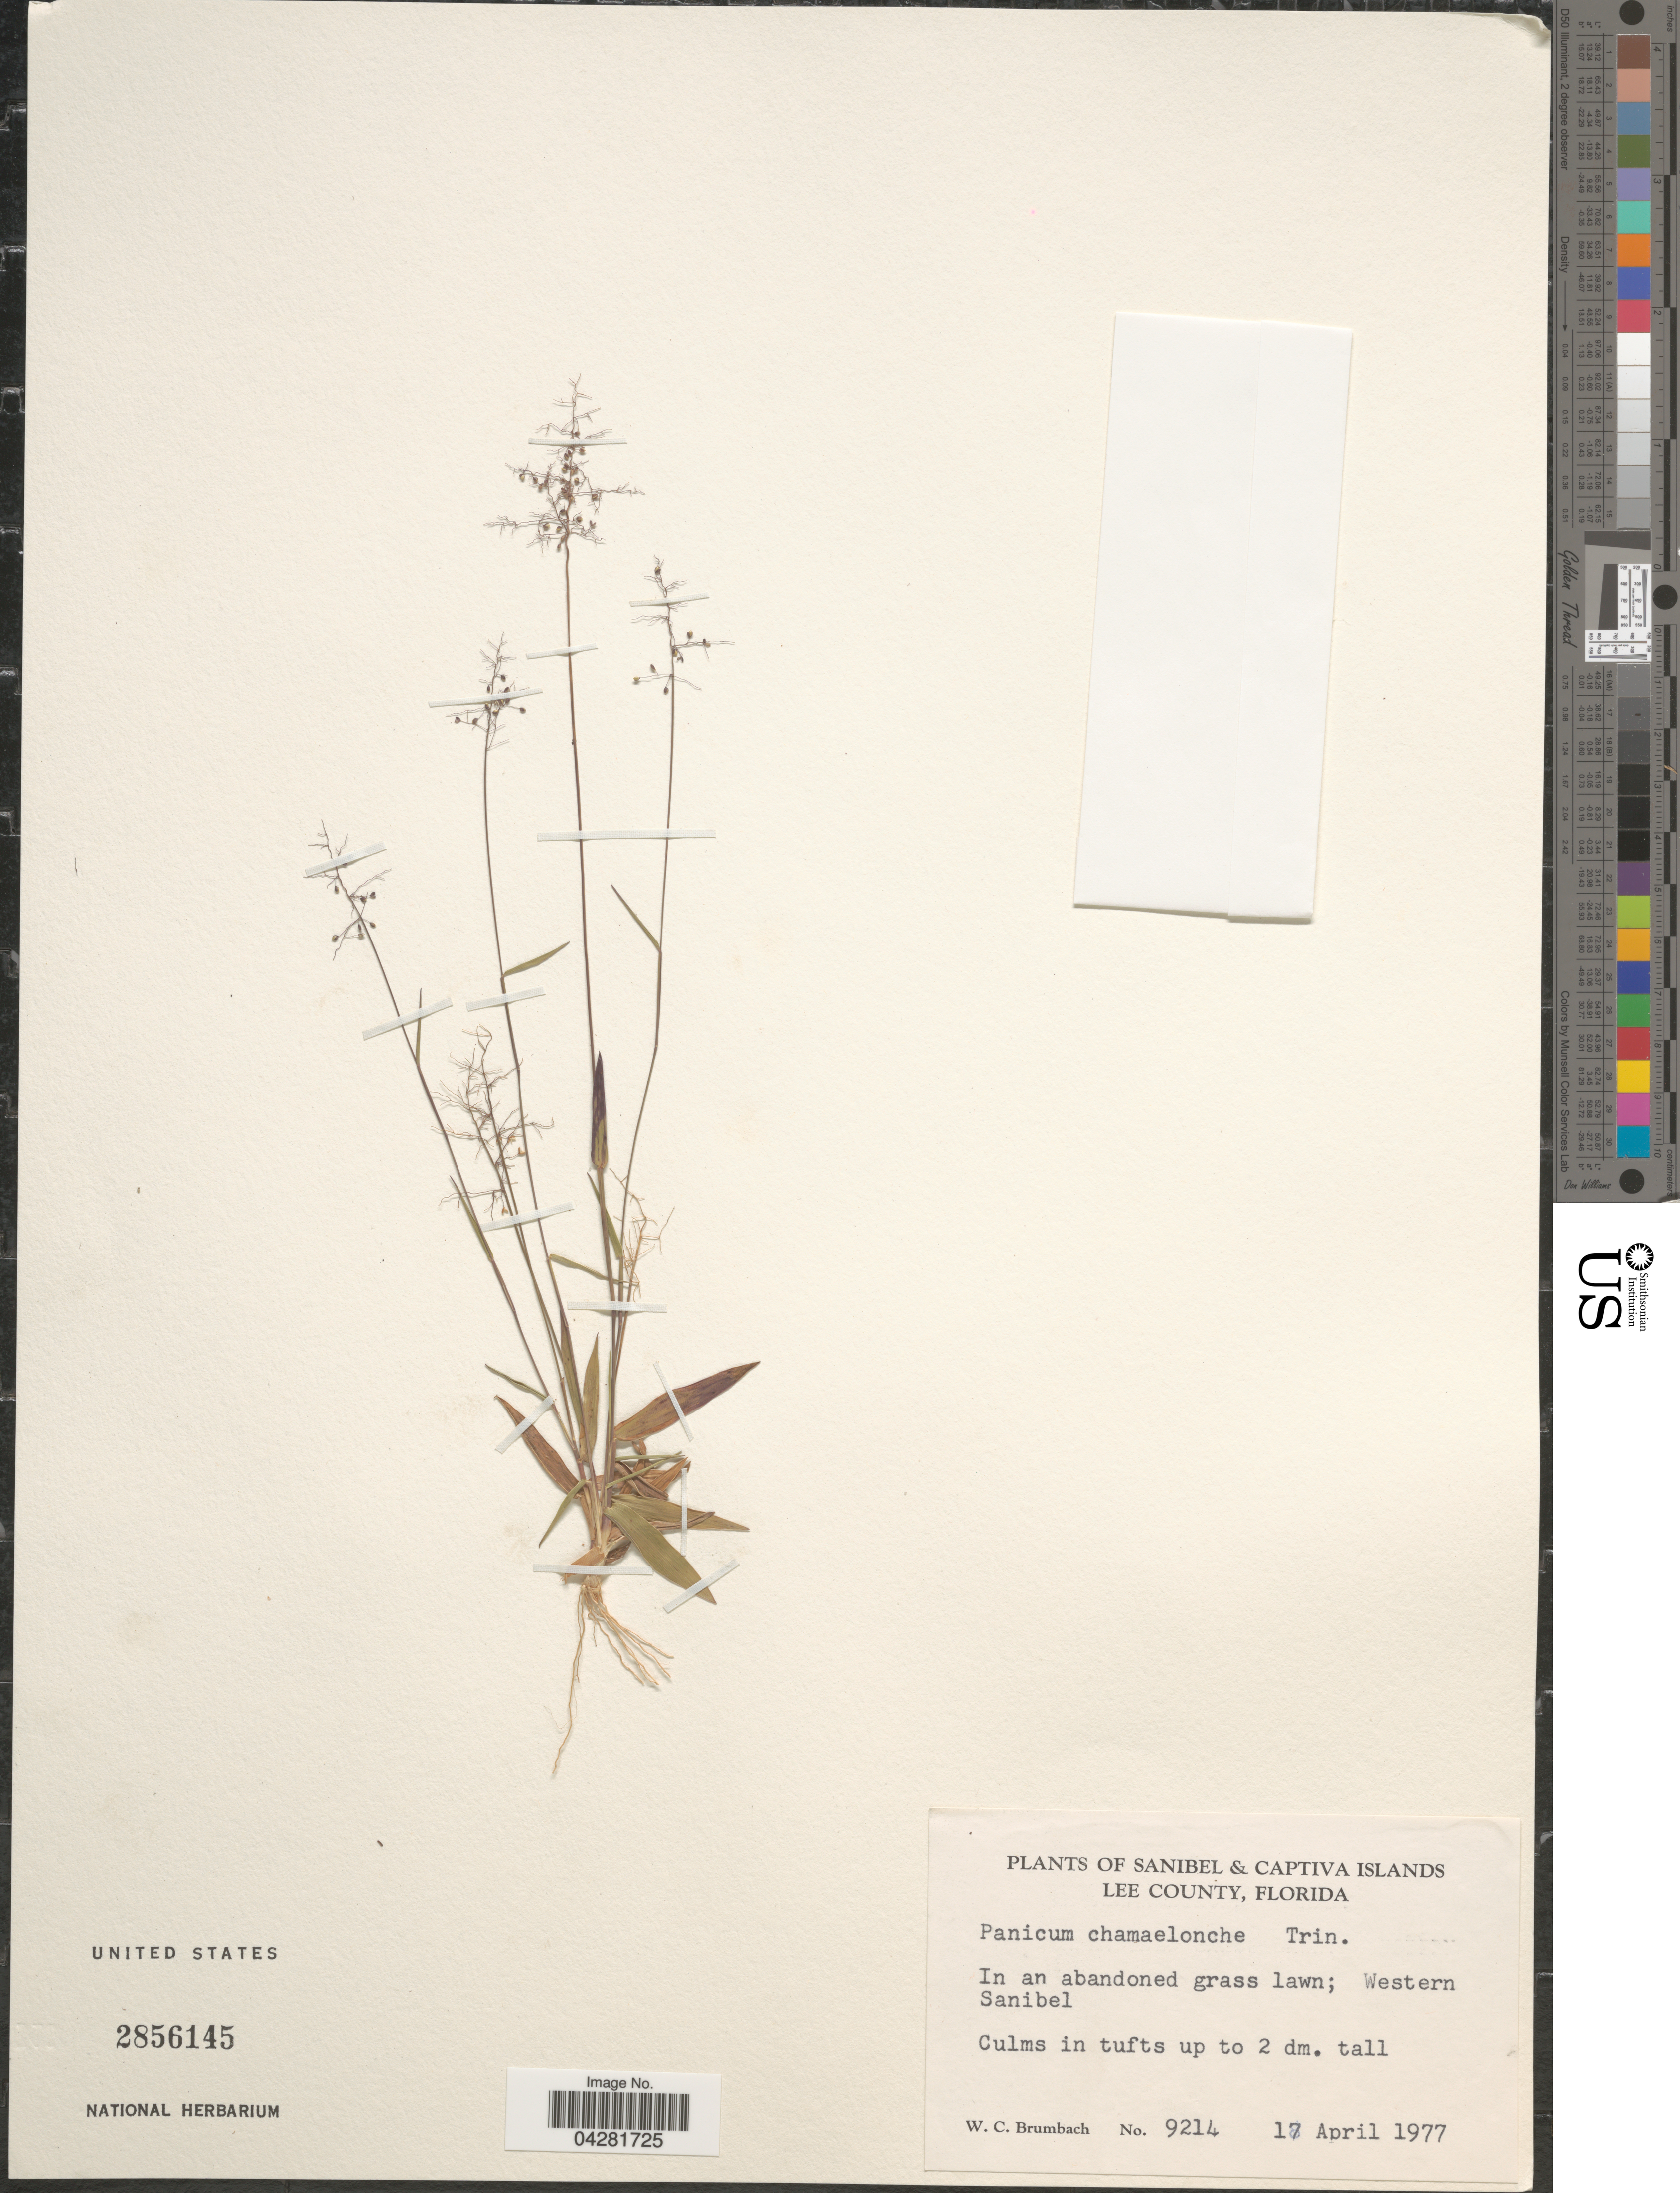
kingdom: Plantae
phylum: Tracheophyta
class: Liliopsida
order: Poales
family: Poaceae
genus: Dichanthelium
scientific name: Dichanthelium ensifolium var. ensifolium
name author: (Baldwin ex Elliot) Gould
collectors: W. C. Brumbach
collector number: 9214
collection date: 1977-04-17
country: United States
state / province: Florida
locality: Sanibel & Captiva Islands Lee County. Western Sanibel.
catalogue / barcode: US 2856145